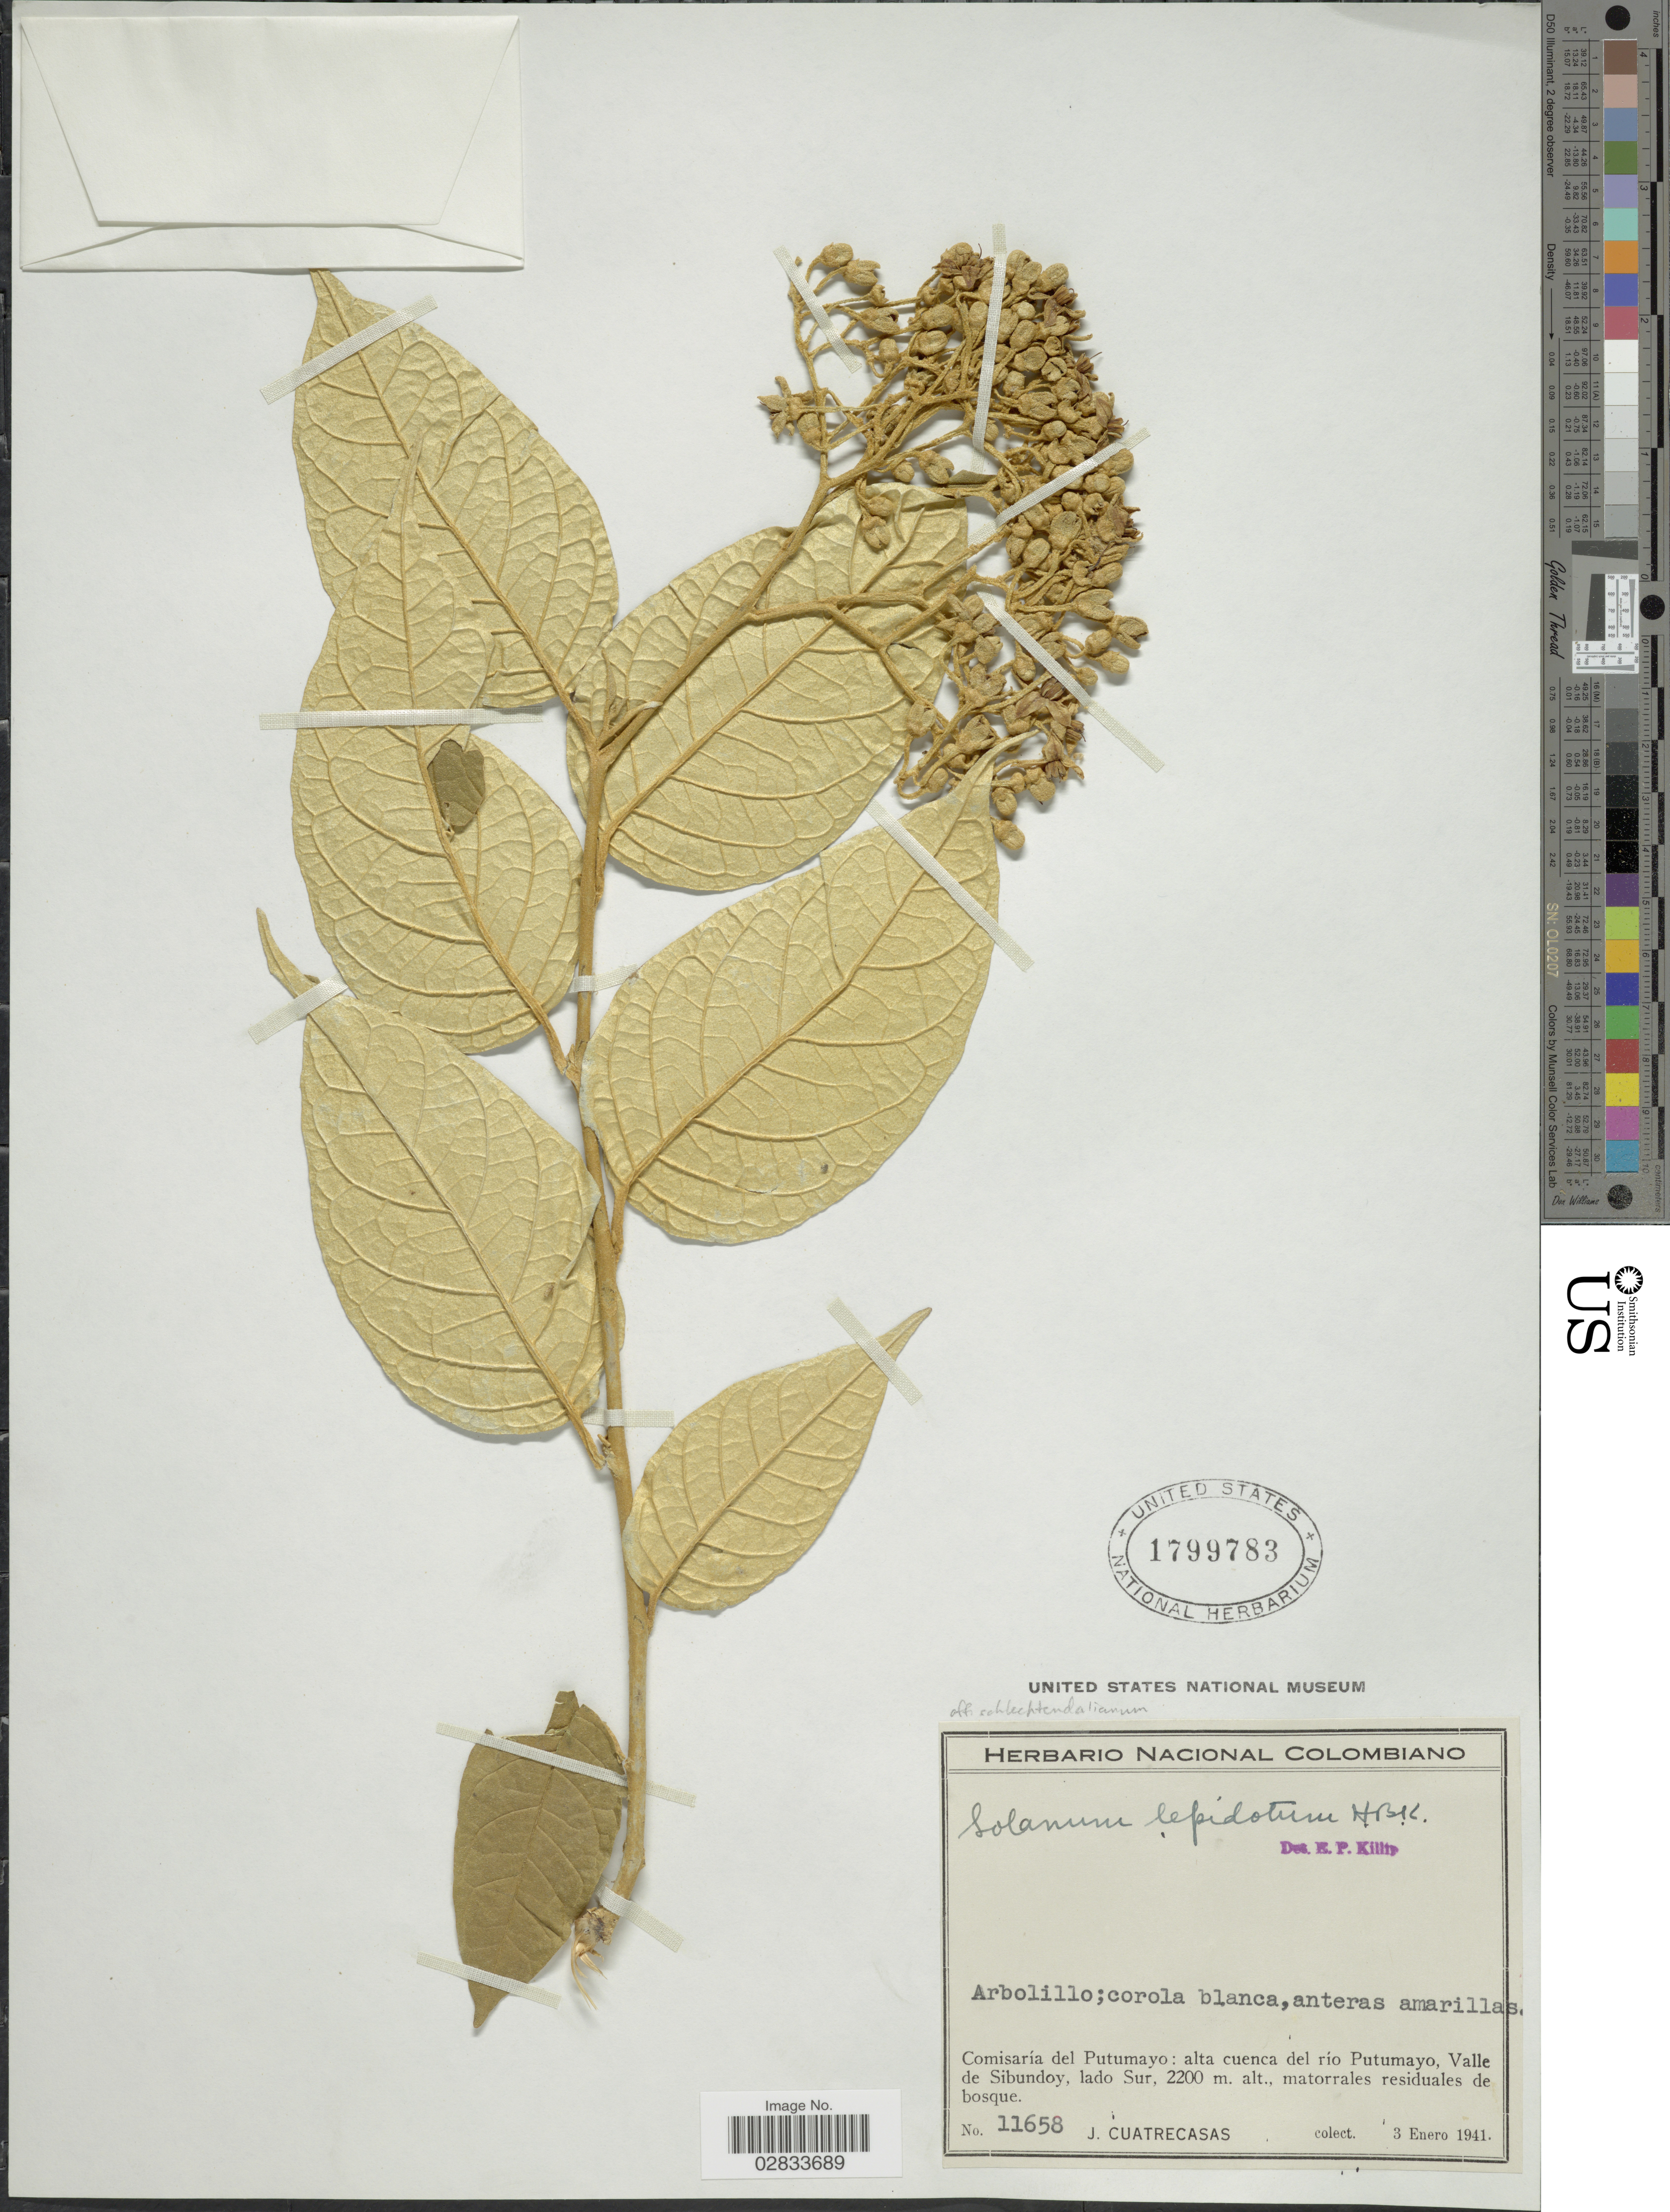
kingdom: Plantae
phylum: Tracheophyta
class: Magnoliopsida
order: Solanales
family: Solanaceae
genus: Solanum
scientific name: Solanum lepidotum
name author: Humb. & Bonpl. ex Dunal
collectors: J. Cuatrecasas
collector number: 11658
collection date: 1941-01-03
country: Colombia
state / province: Putumayo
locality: Comisaría del Putumayo: alta cuenca del río Putumayo, Valle de Sibundoy, lado Sur.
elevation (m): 2200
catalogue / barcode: US 1799783